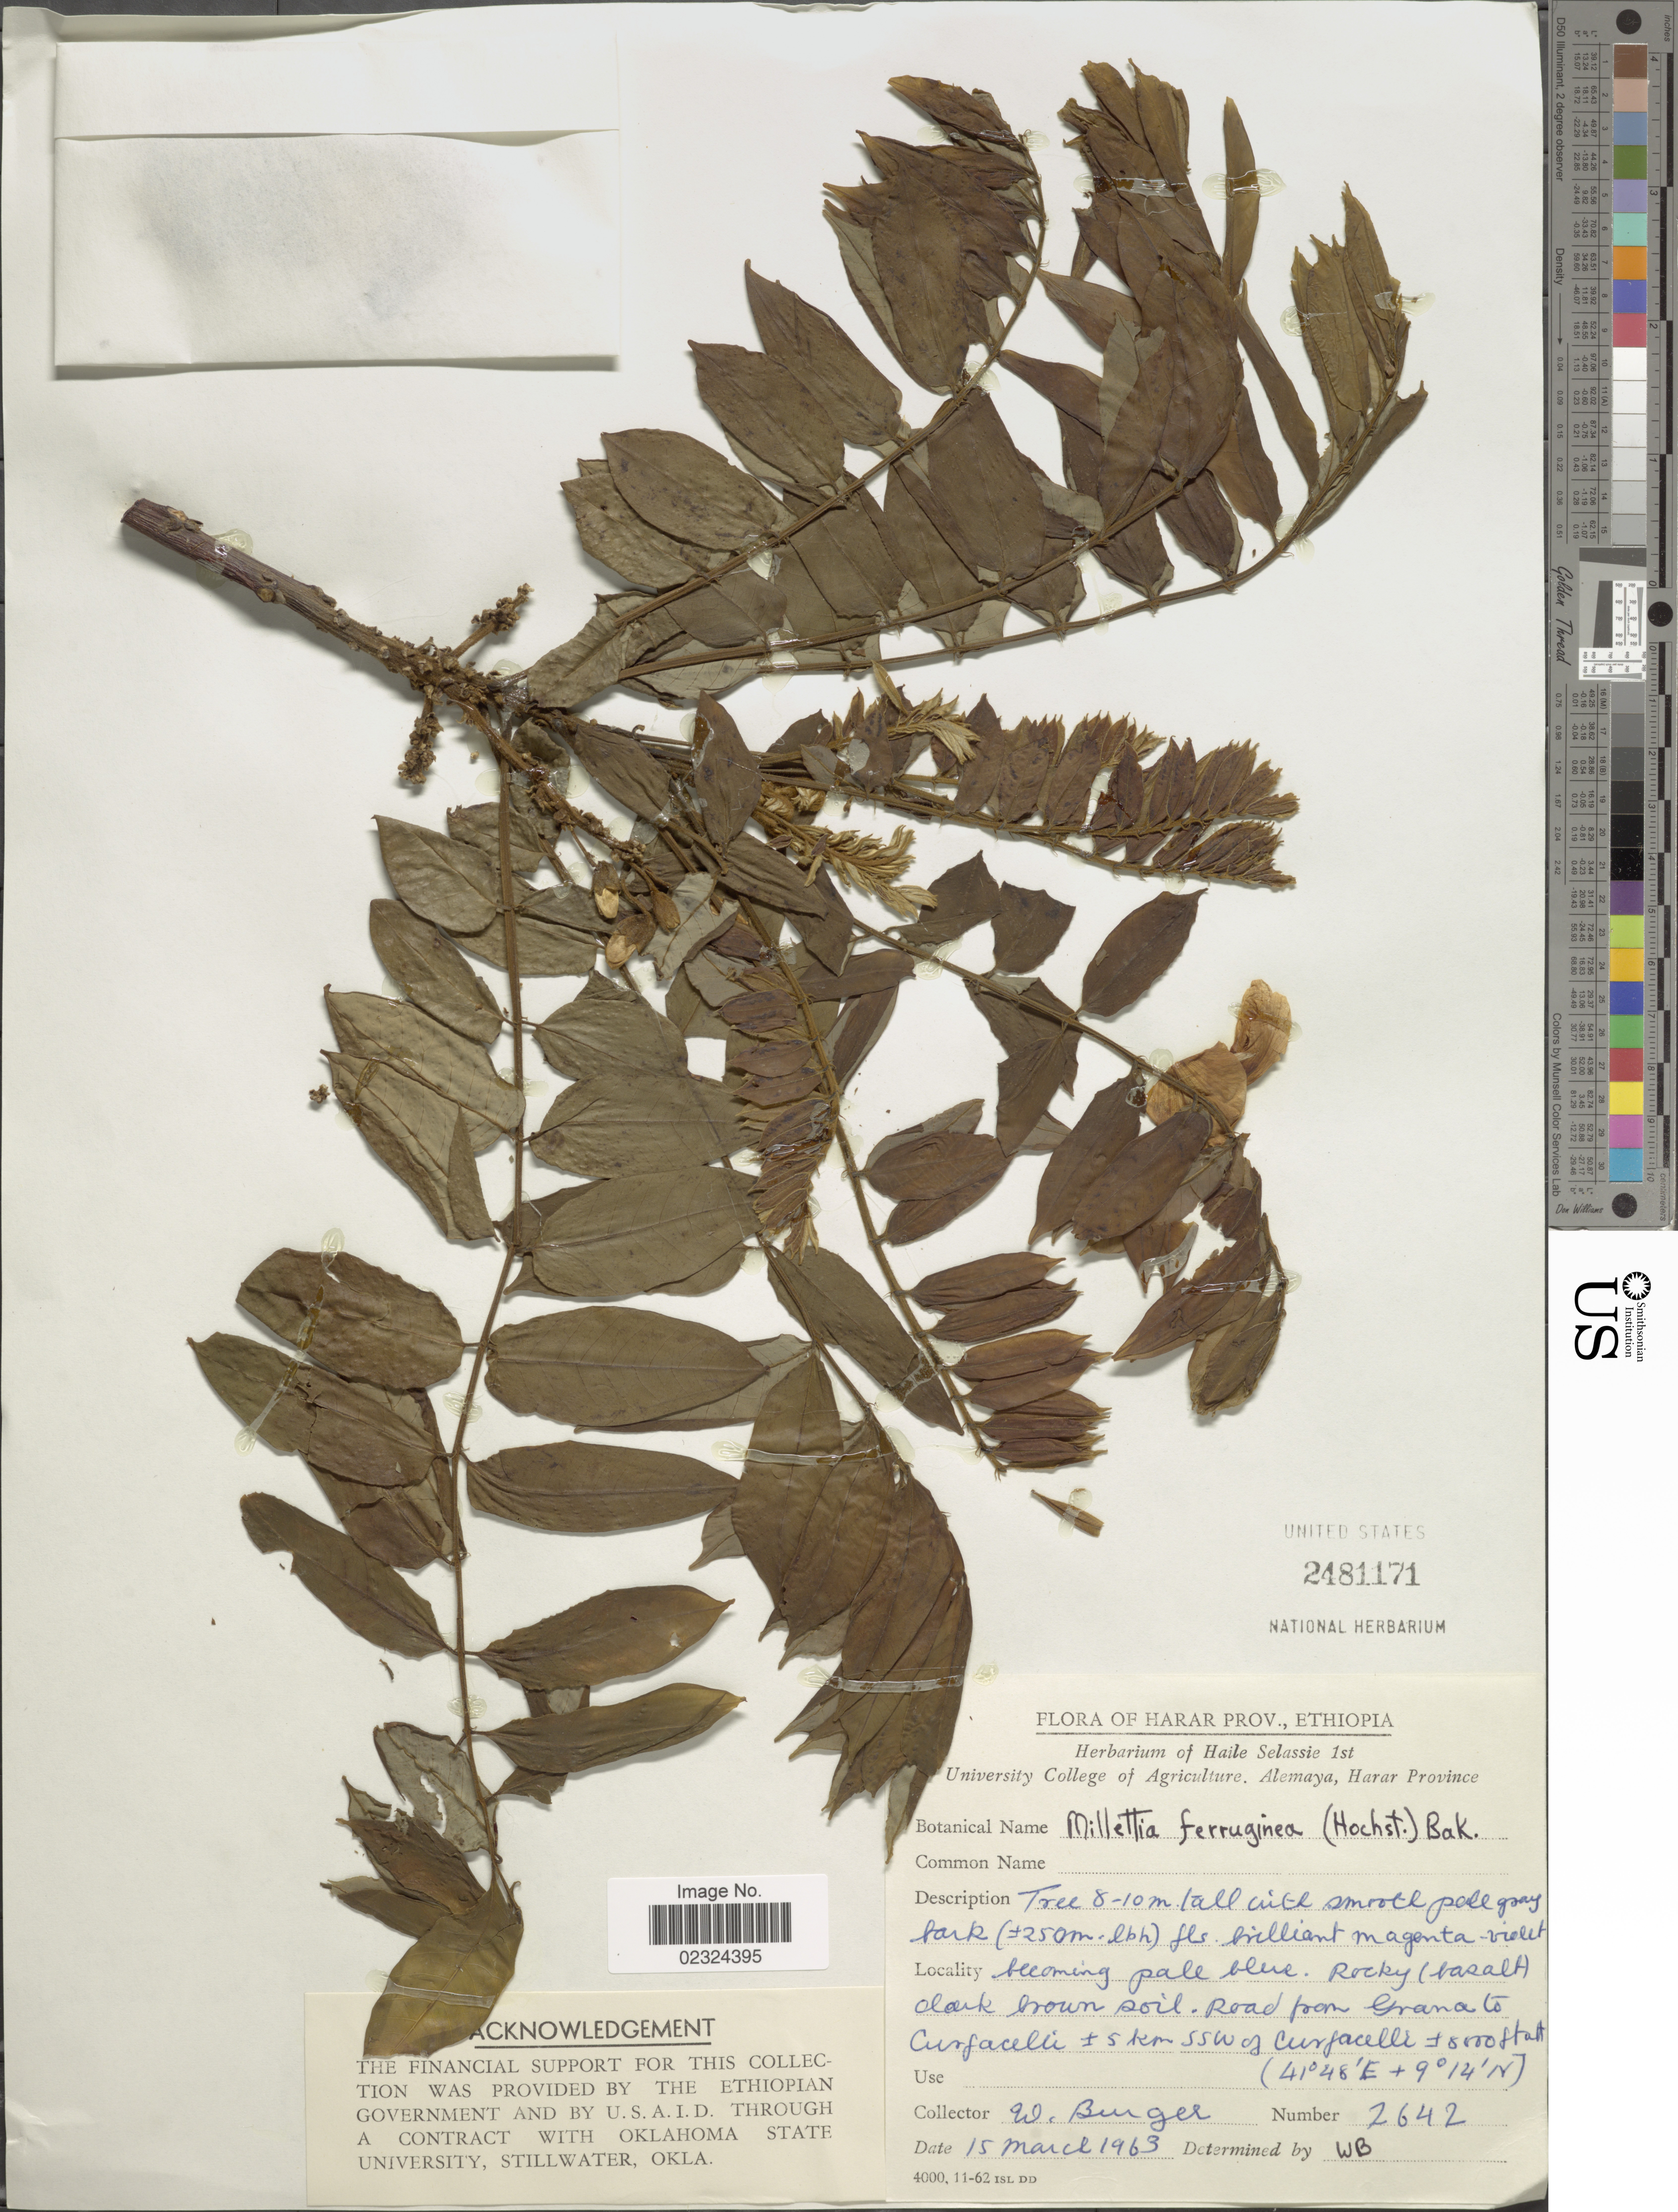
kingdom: Plantae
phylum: Tracheophyta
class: Magnoliopsida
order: Fabales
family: Fabaceae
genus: Millettia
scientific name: Millettia sp.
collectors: W. Burger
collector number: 2642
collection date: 1963-03-15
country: Ethiopia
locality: Harar Prov. Road from Granato Curfacelli ± 5 km SSW of Curfacelli.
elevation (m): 2438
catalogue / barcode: US 2481171